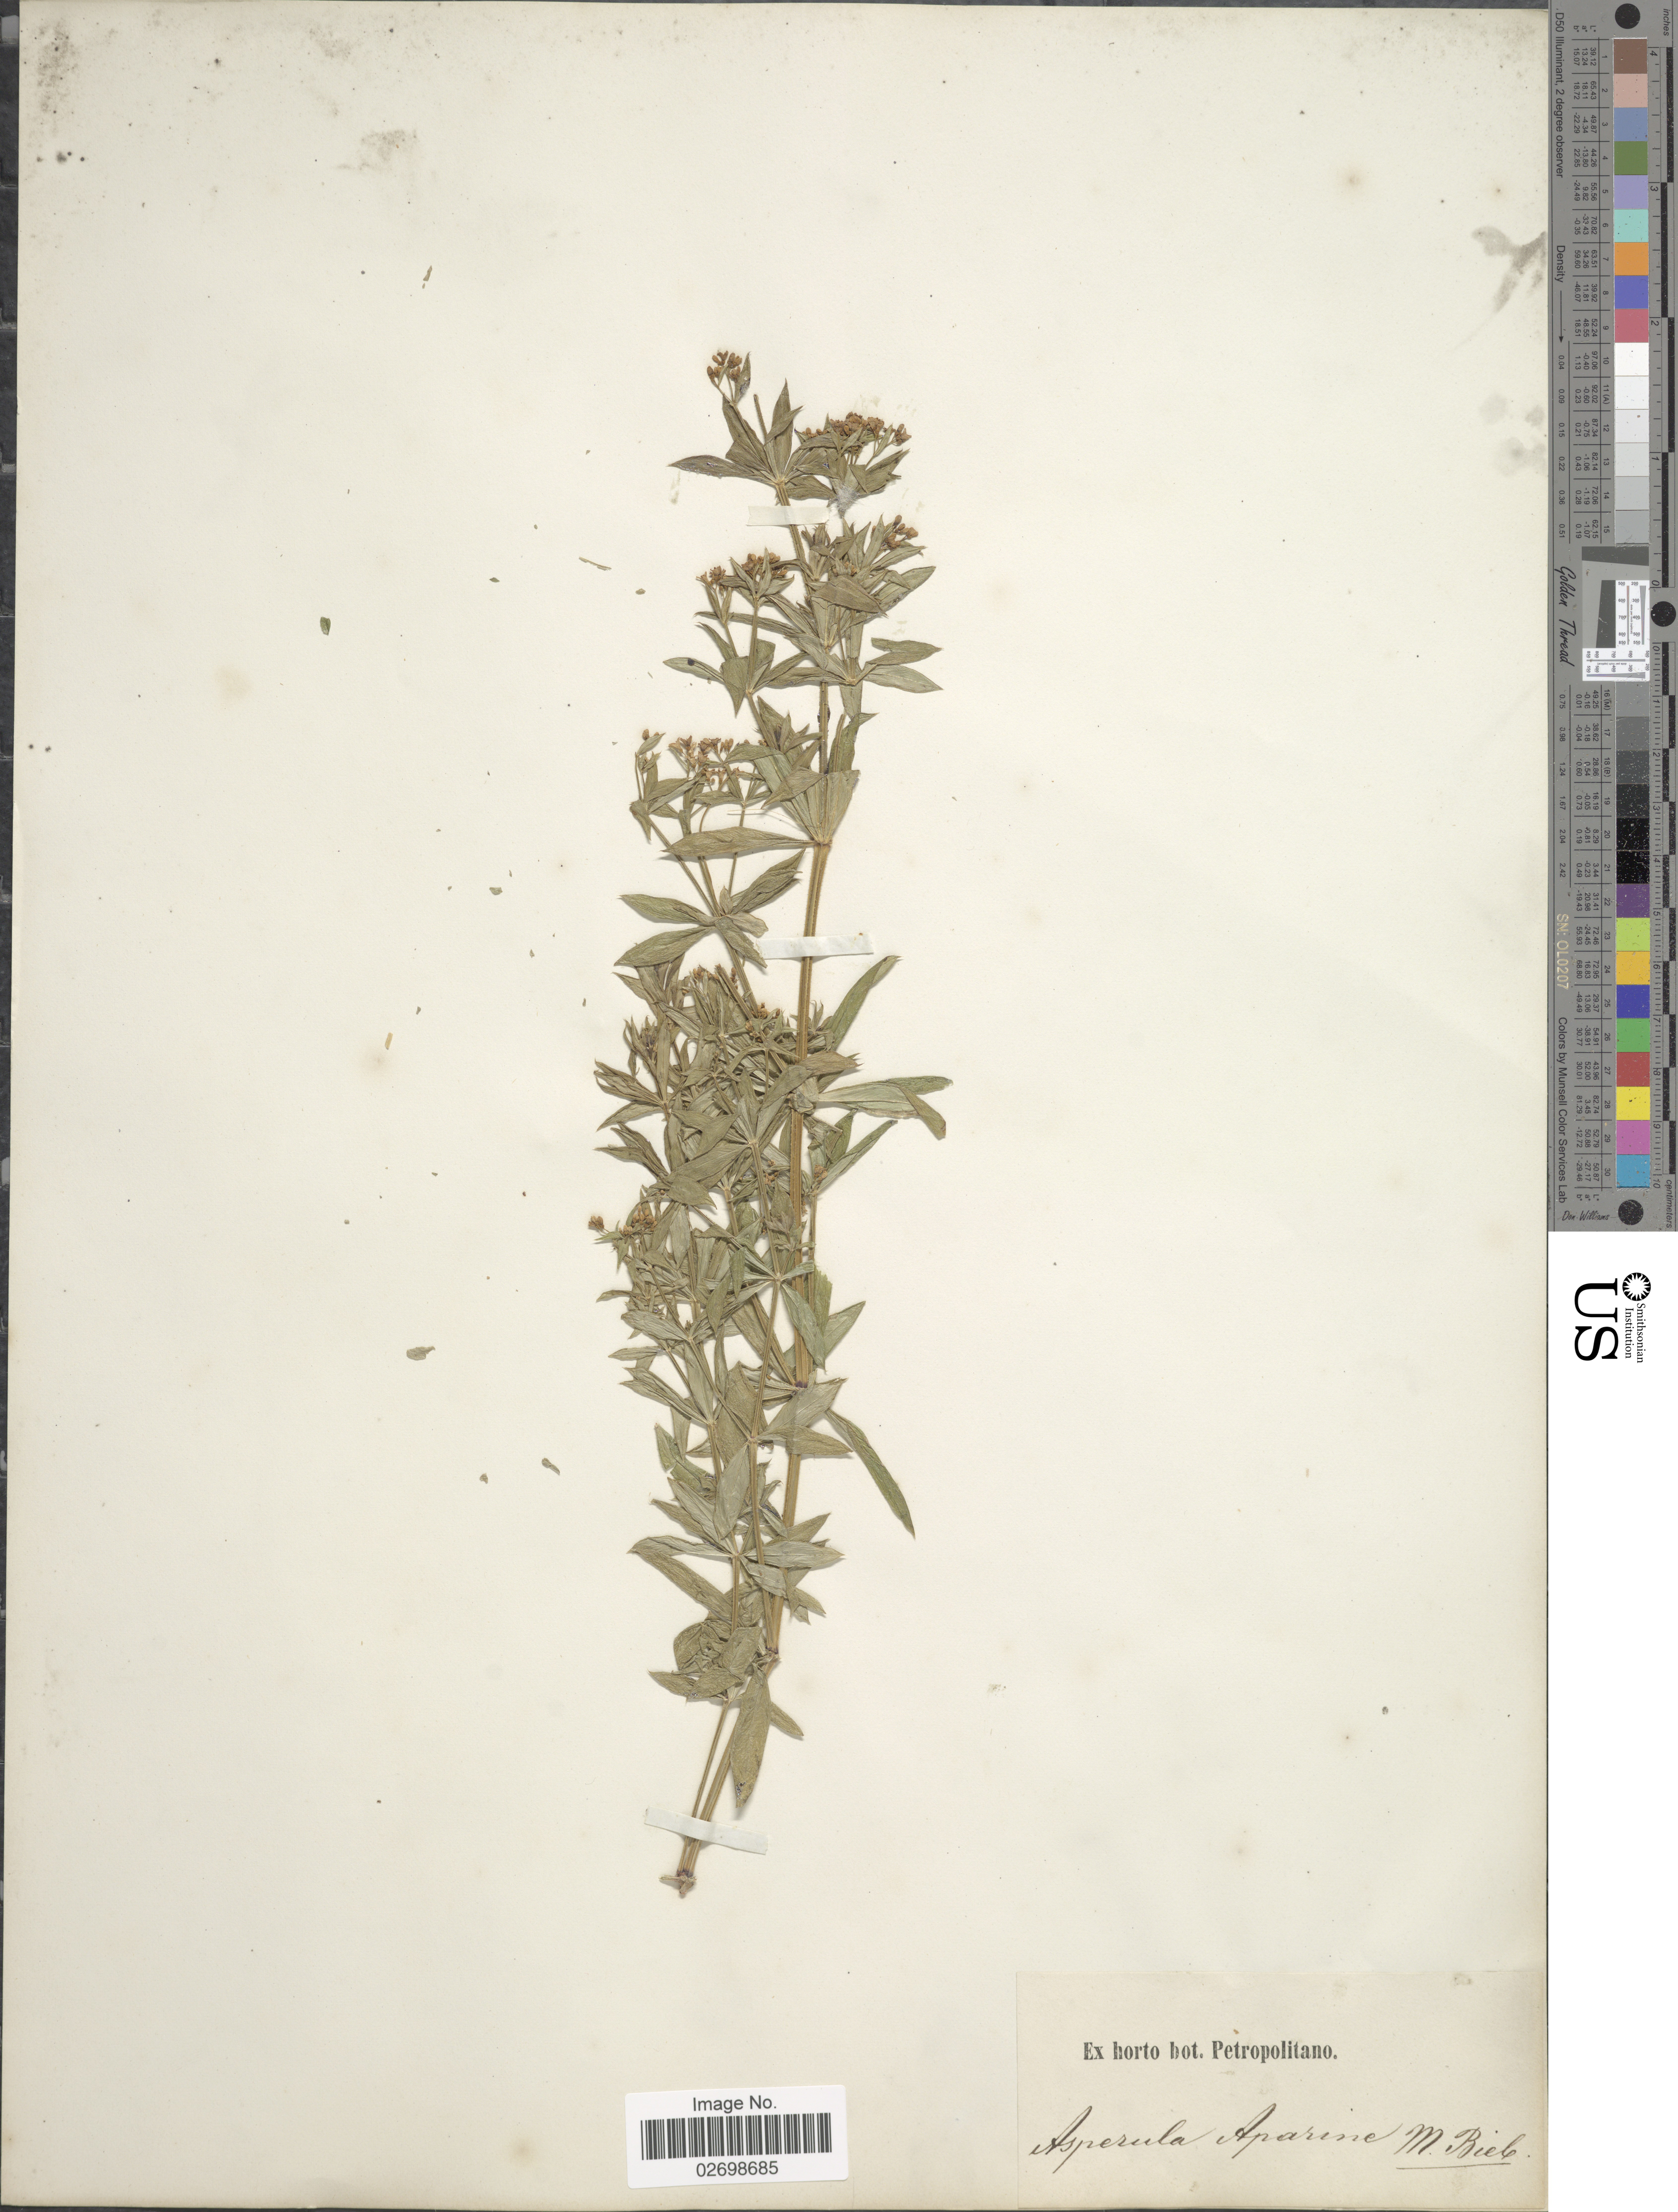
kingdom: Plantae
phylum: Tracheophyta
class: Magnoliopsida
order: Gentianales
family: Rubiaceae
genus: Galium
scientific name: Galium rivale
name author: (Sibth. & Sm.) Griseb.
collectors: ex Horto Bot. Petropolitano